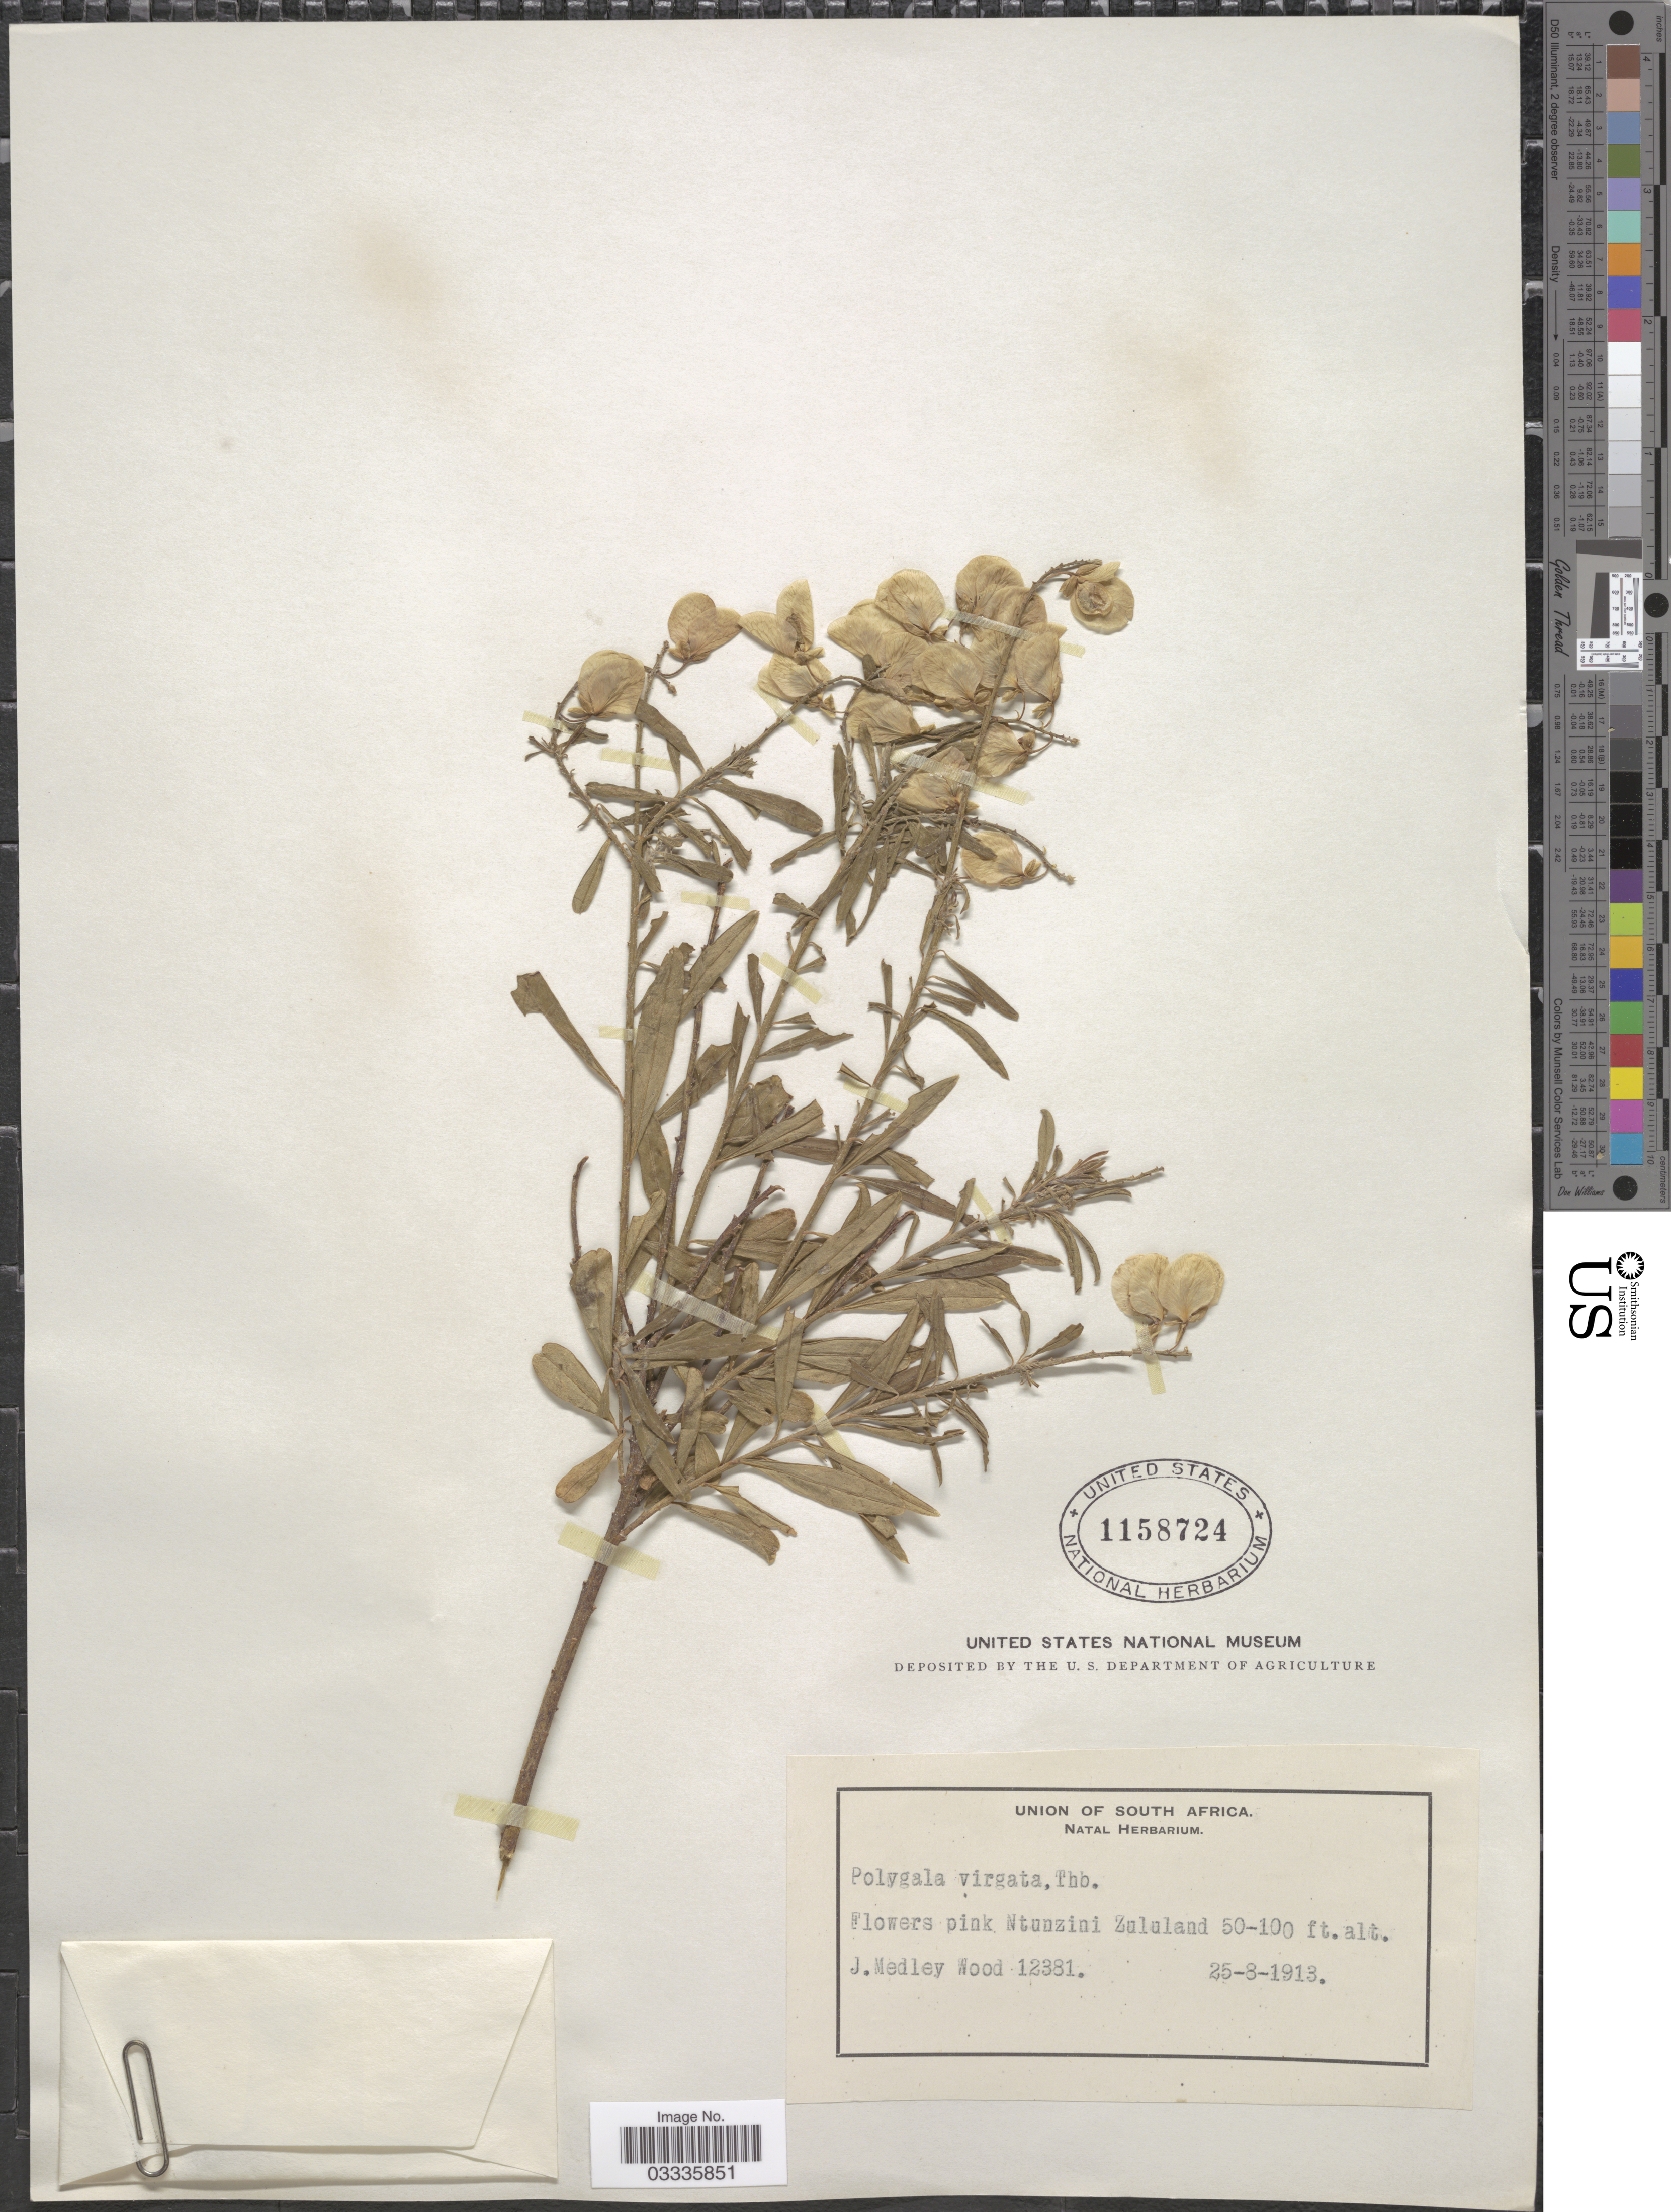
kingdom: Plantae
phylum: Tracheophyta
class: Magnoliopsida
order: Fabales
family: Polygalaceae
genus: Polygala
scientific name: Polygala virgata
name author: Thunb.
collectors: J. M. Wood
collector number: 12381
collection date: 1913-08-25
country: South Africa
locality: Ntunzini Zululand.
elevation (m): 15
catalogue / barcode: US 1158724